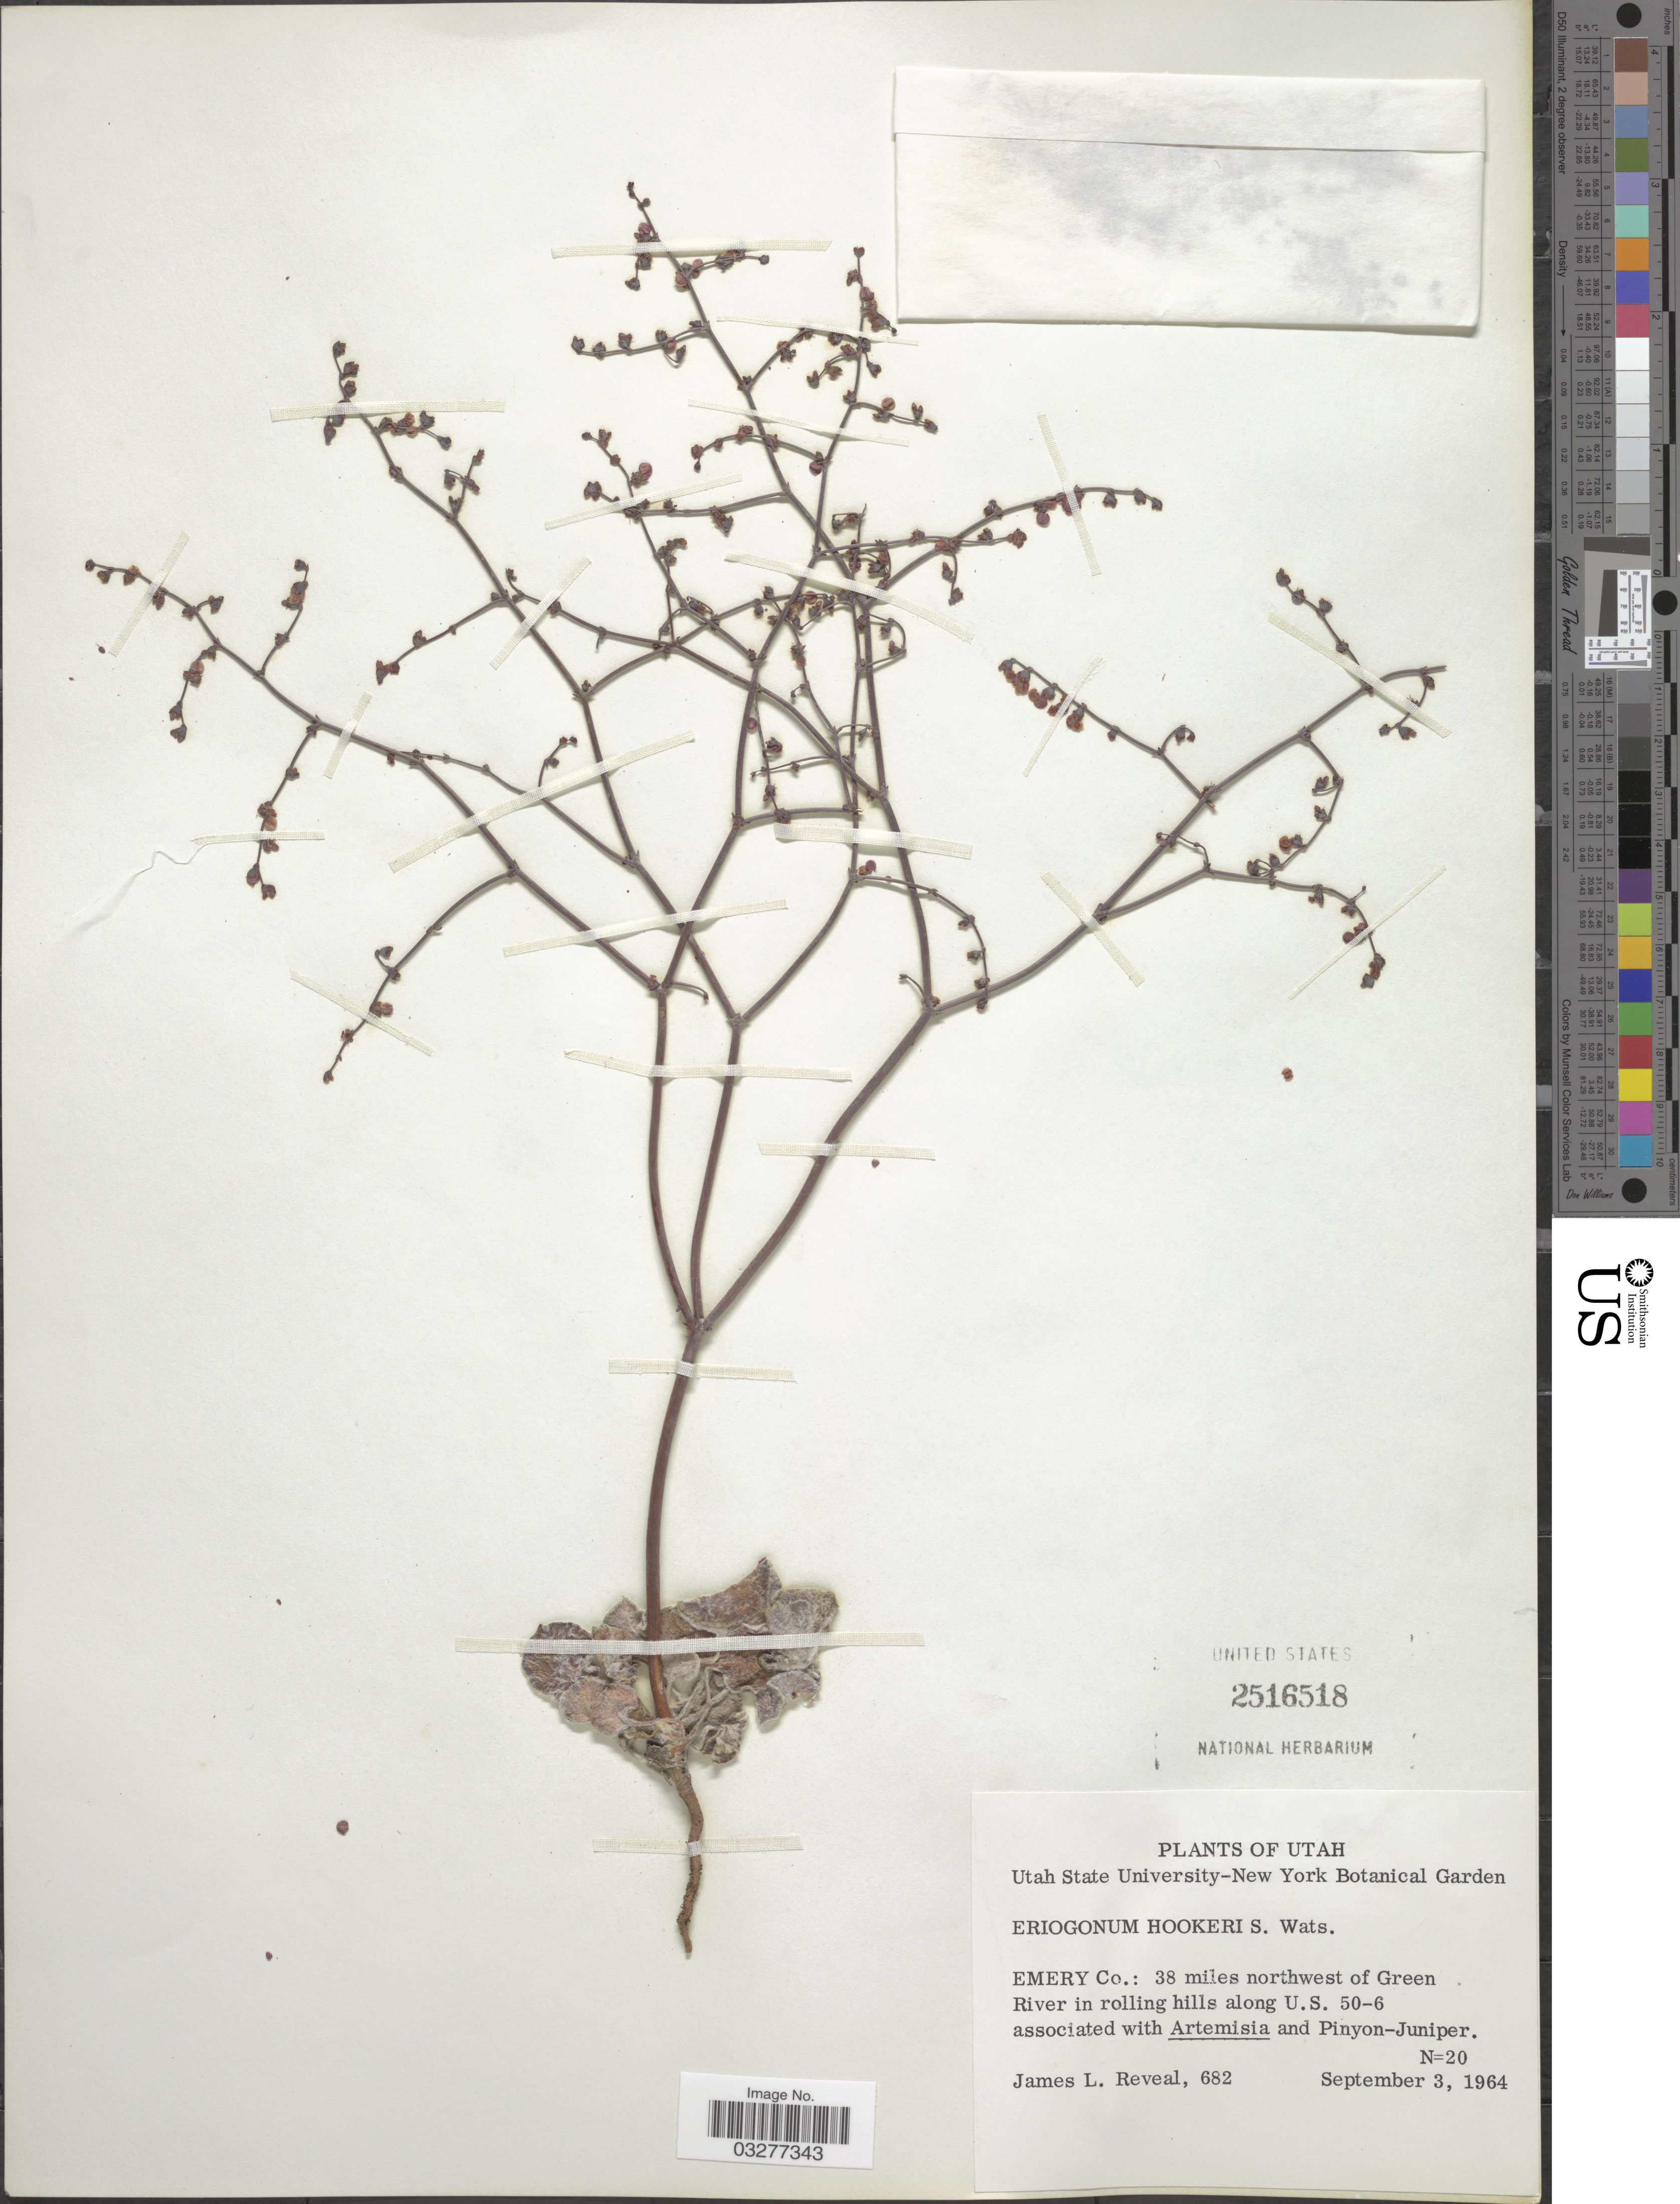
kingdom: Plantae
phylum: Tracheophyta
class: Magnoliopsida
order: Caryophyllales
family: Polygonaceae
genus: Eriogonum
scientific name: Eriogonum hookeri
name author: S. Watson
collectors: J. L. Reveal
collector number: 682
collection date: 1964-09-03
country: United States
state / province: Utah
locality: Emery Co.: 38 miles northwest of Green River in rolling hills along U.S. 50-6.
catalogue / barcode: US 2516518